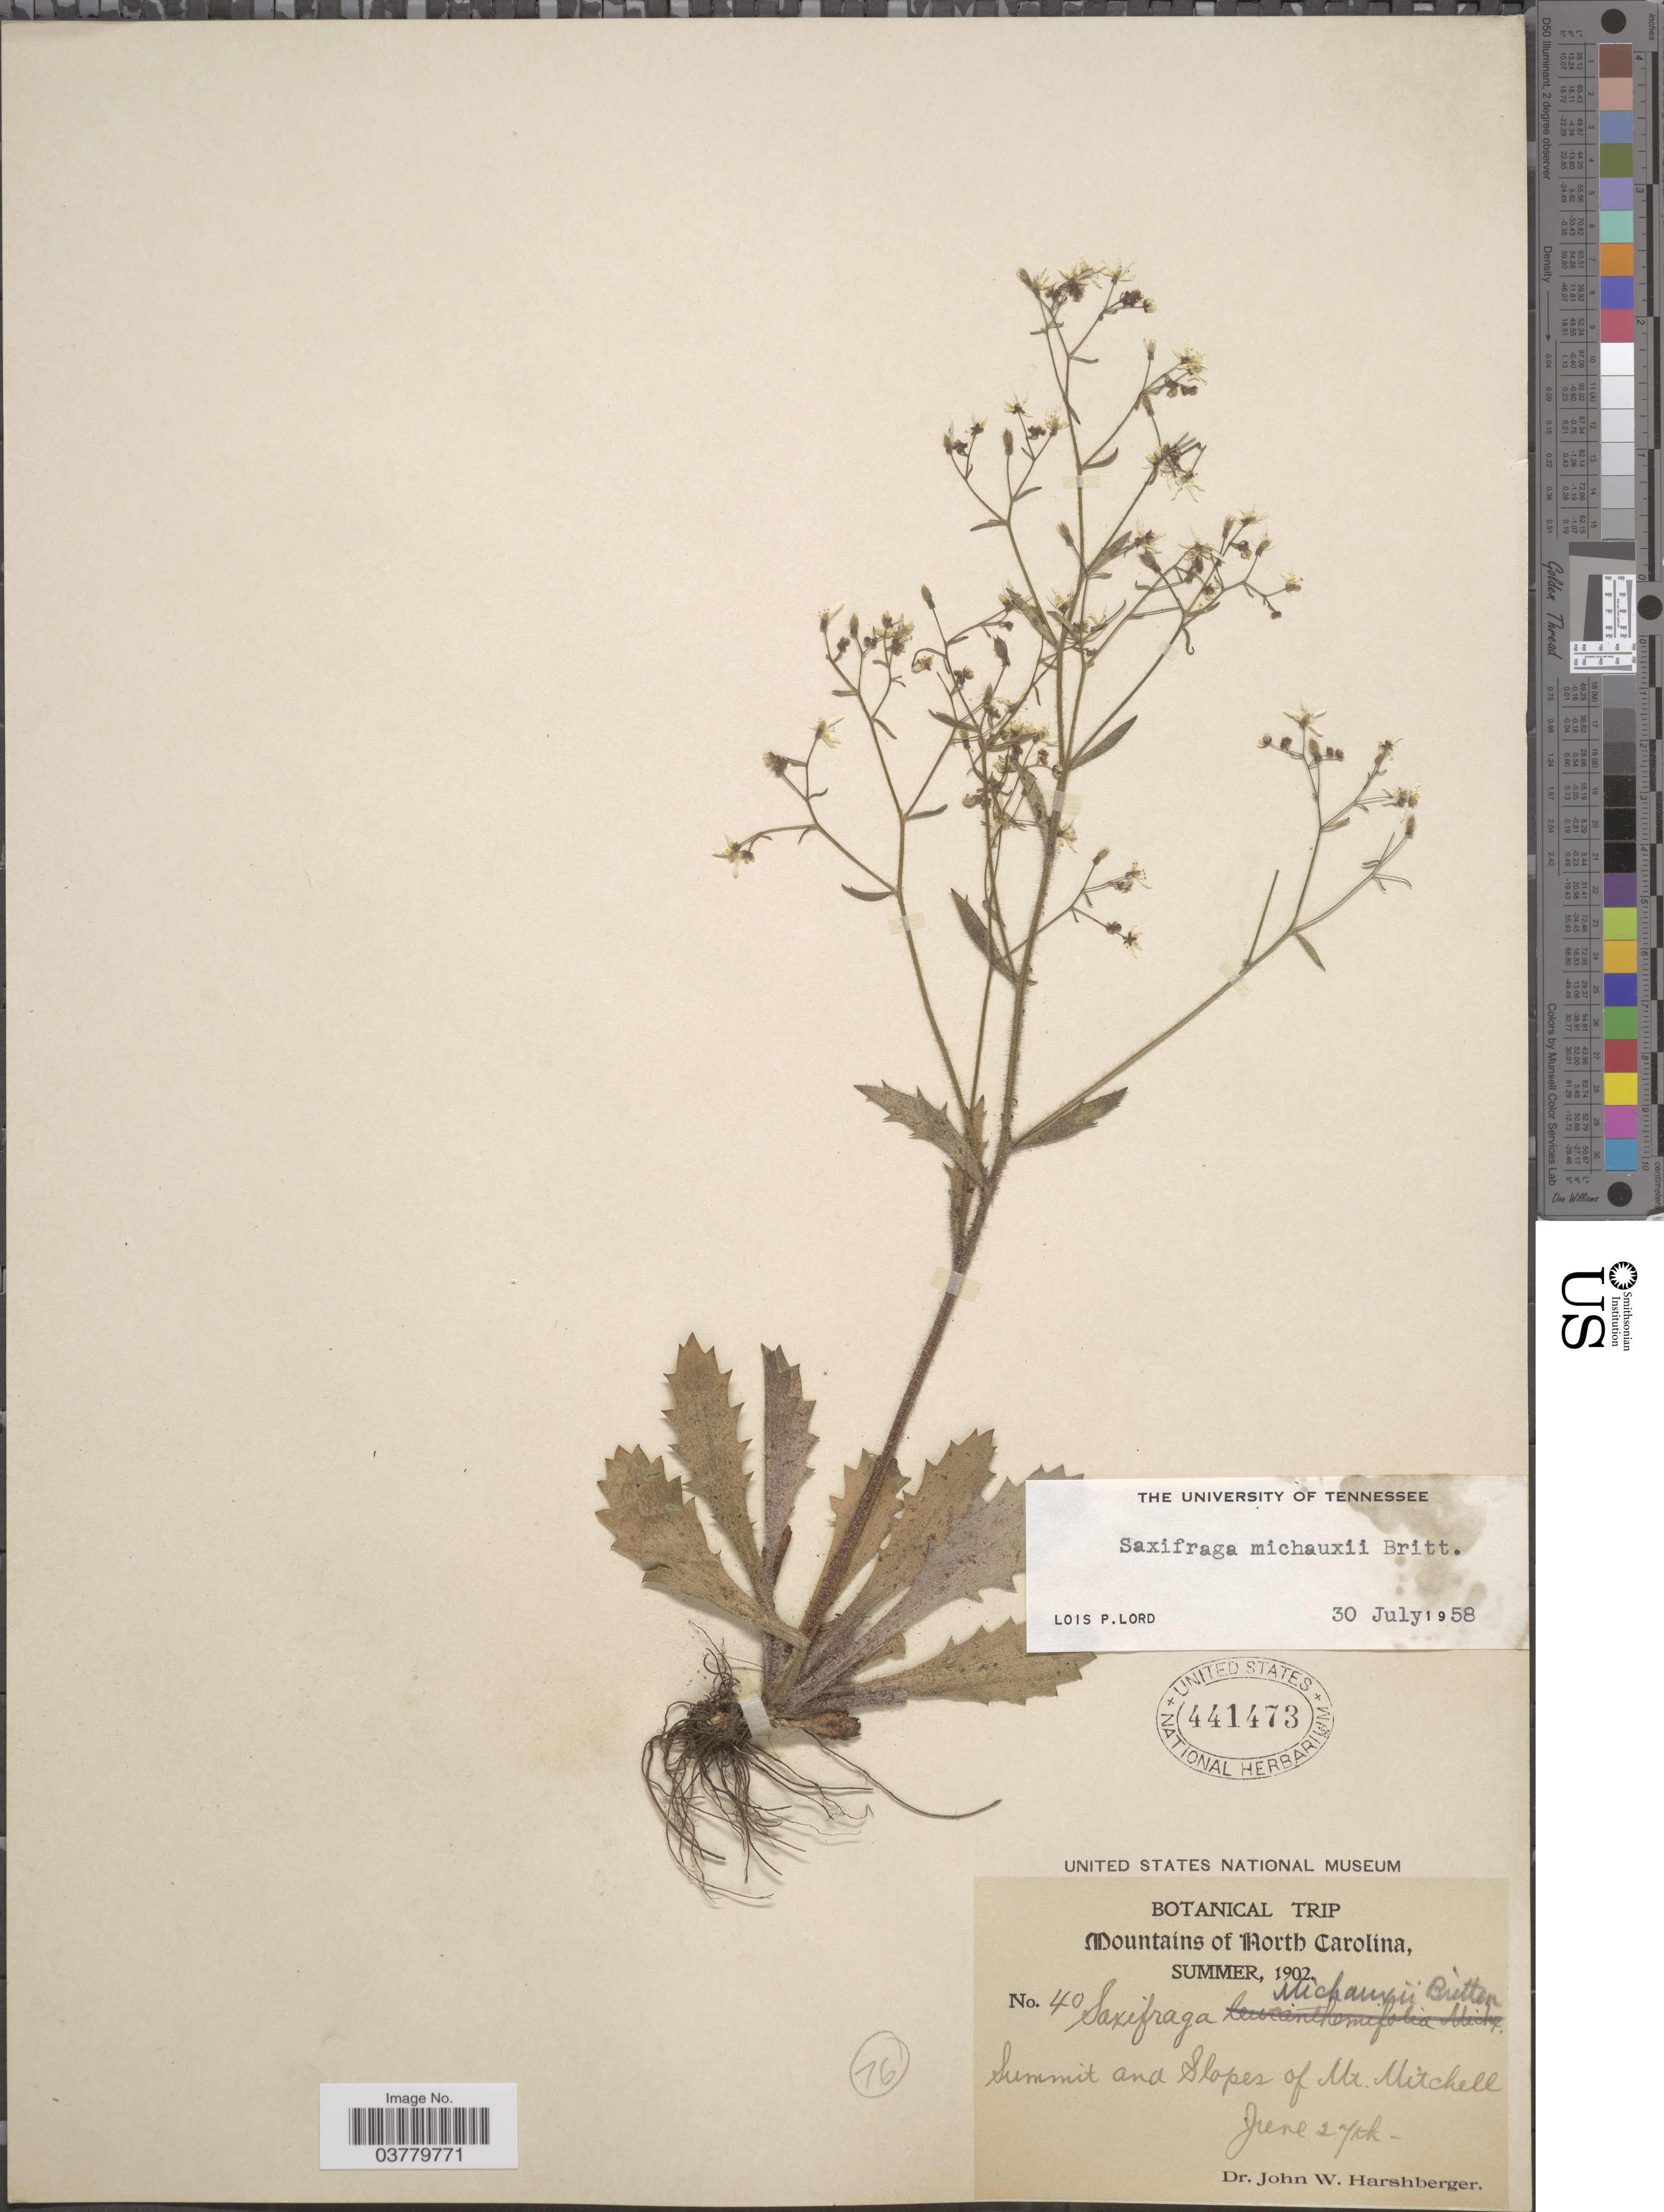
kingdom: Plantae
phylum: Tracheophyta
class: Magnoliopsida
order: Saxifragales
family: Saxifragaceae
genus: Micranthes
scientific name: Micranthes petiolaris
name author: (Raf.) Bush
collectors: J. W. Harshberger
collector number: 40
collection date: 1902-06-27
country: United States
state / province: North Carolina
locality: Mountains of North Carolina. Summit and Slopes of Mt. Mitchell.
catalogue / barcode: US 441473